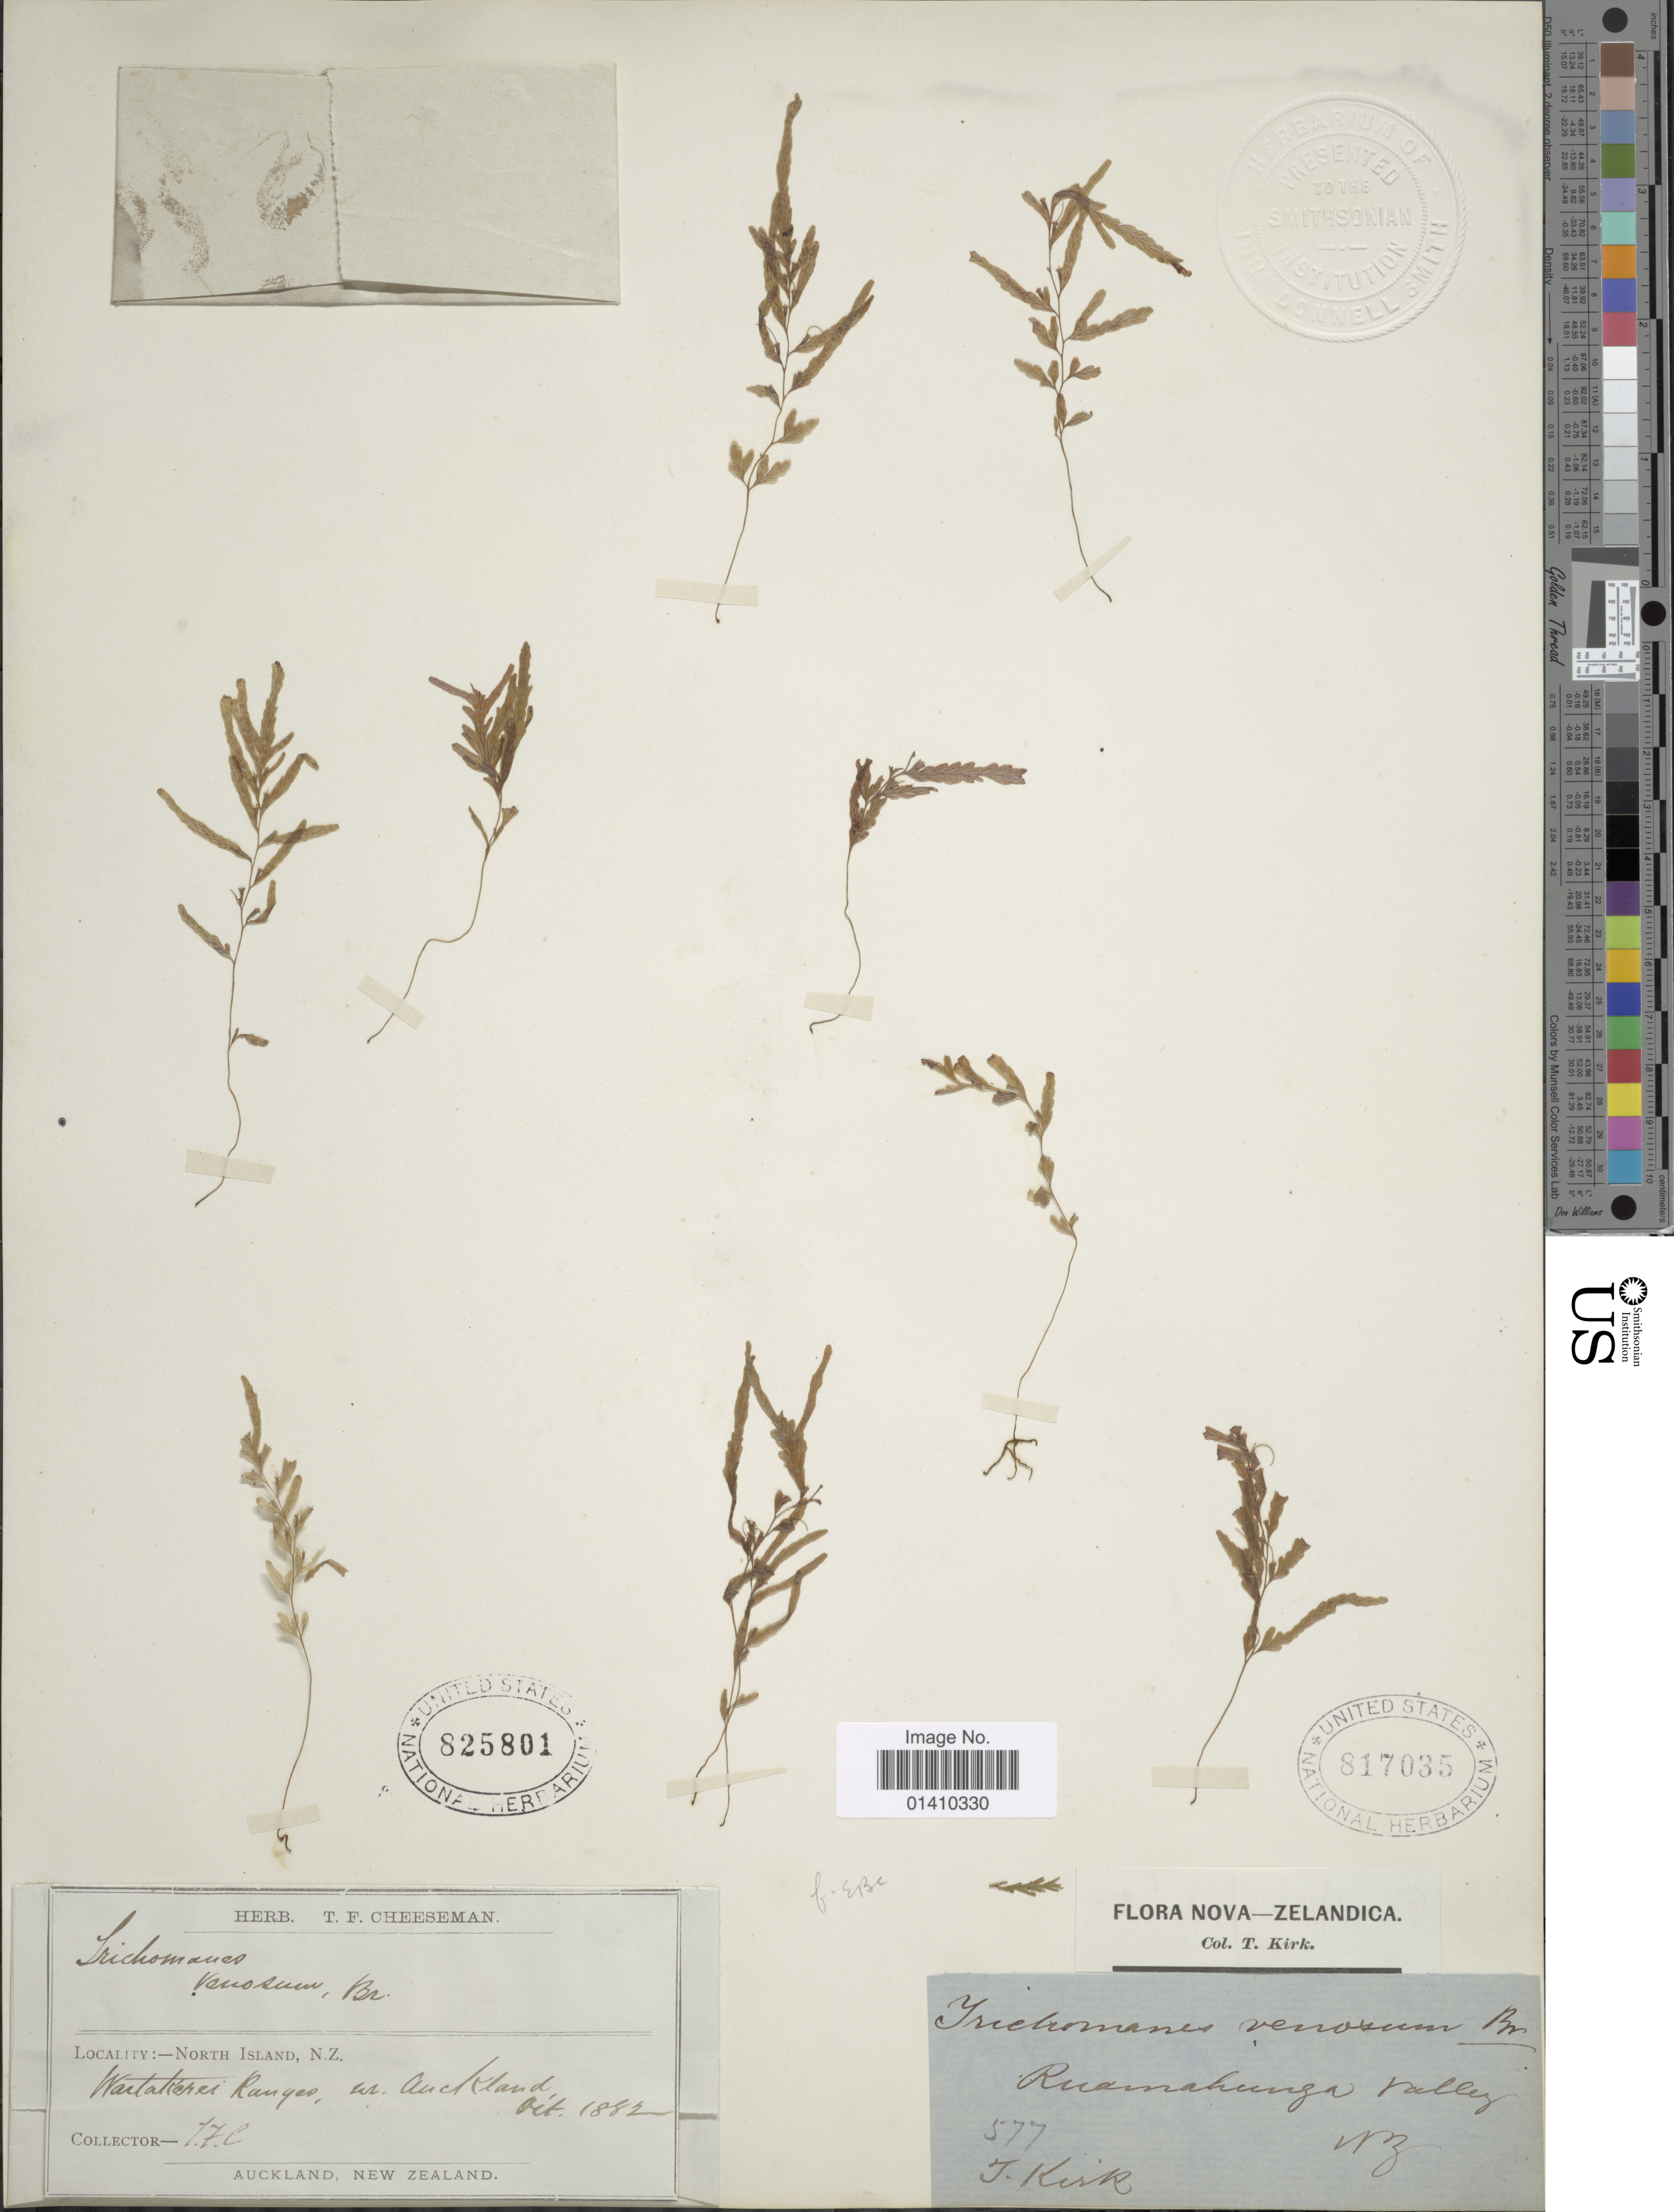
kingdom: Plantae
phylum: Tracheophyta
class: Polypodiopsida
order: Hymenophyllales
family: Hymenophyllaceae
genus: Polyphlebium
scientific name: Polyphlebium venosum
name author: (R. Br.) Copel.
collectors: J. Kirk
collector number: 577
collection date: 1882-12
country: New Zealand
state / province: Auckland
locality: North Island, N.Z. Waitakerei Ranges, Ruamakunga Valley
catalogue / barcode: US 817035